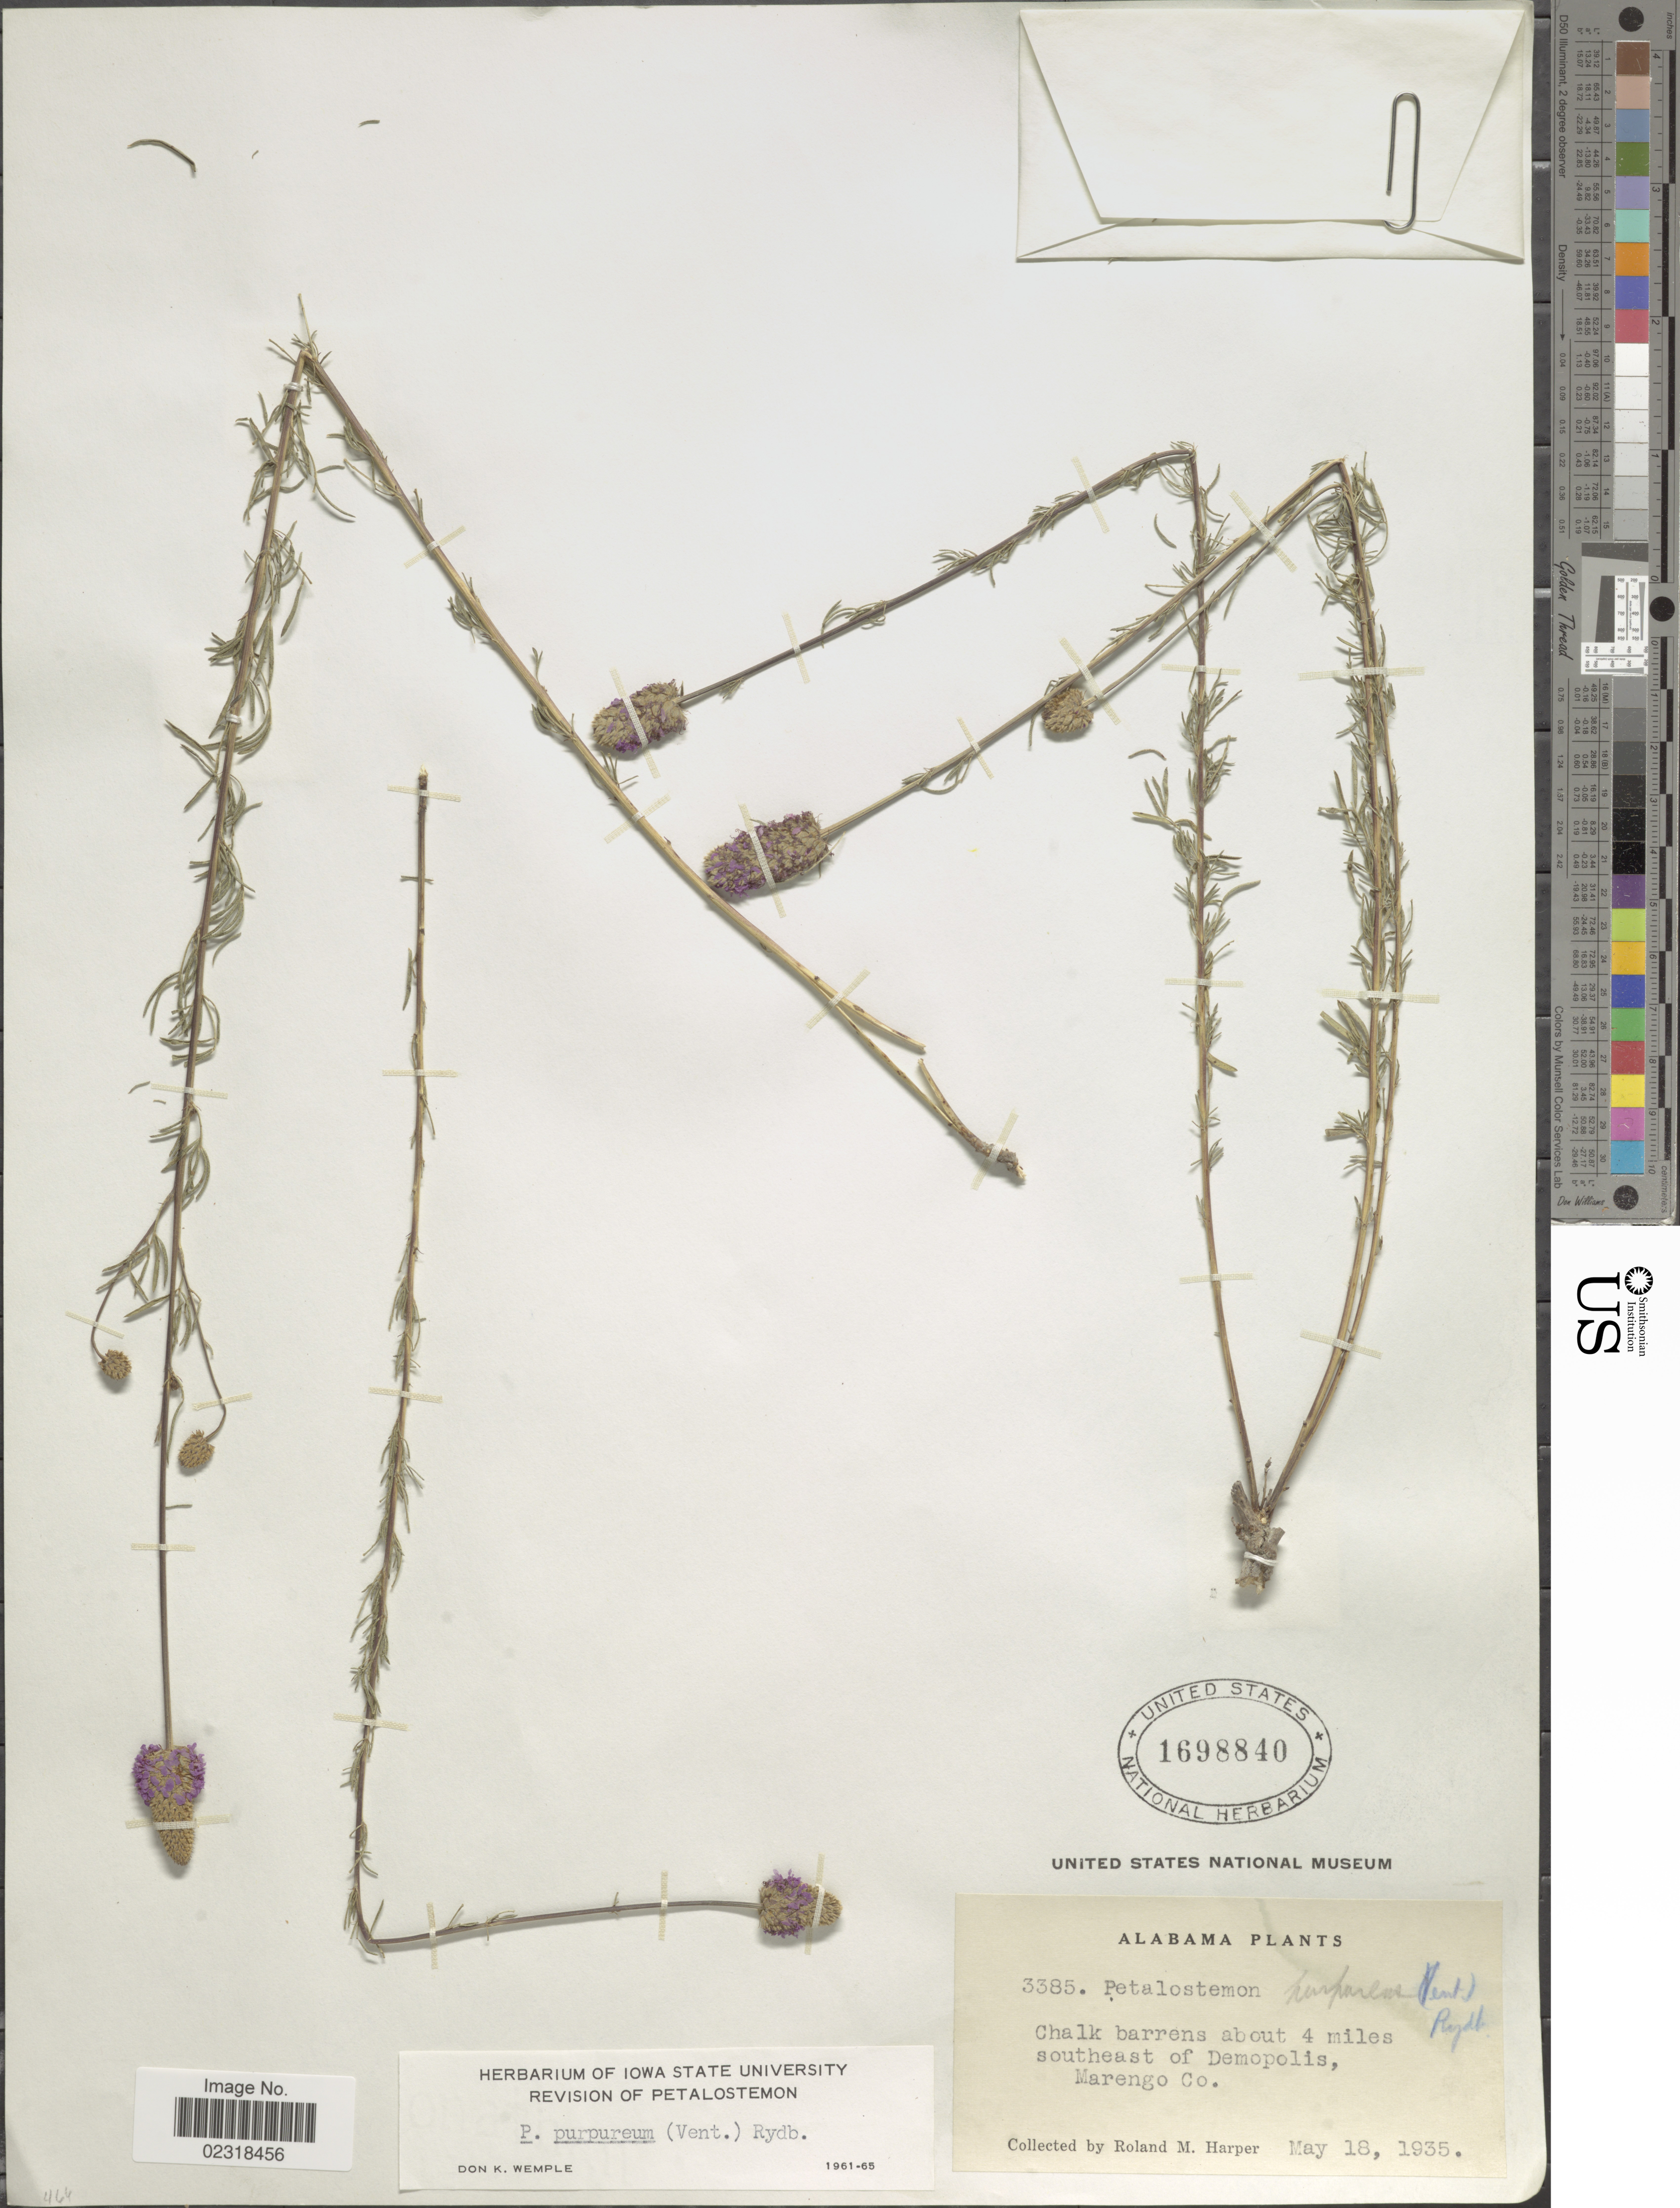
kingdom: Plantae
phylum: Tracheophyta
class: Magnoliopsida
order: Fabales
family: Fabaceae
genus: Dalea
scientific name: Dalea purpurea var. purpurea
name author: Vent.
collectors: R. M. Harper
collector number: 3385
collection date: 1935-05-18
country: United States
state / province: Alabama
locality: Chalk barrens about 4 miles southeast of Demopilis, Marengo Co.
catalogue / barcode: US 1698840